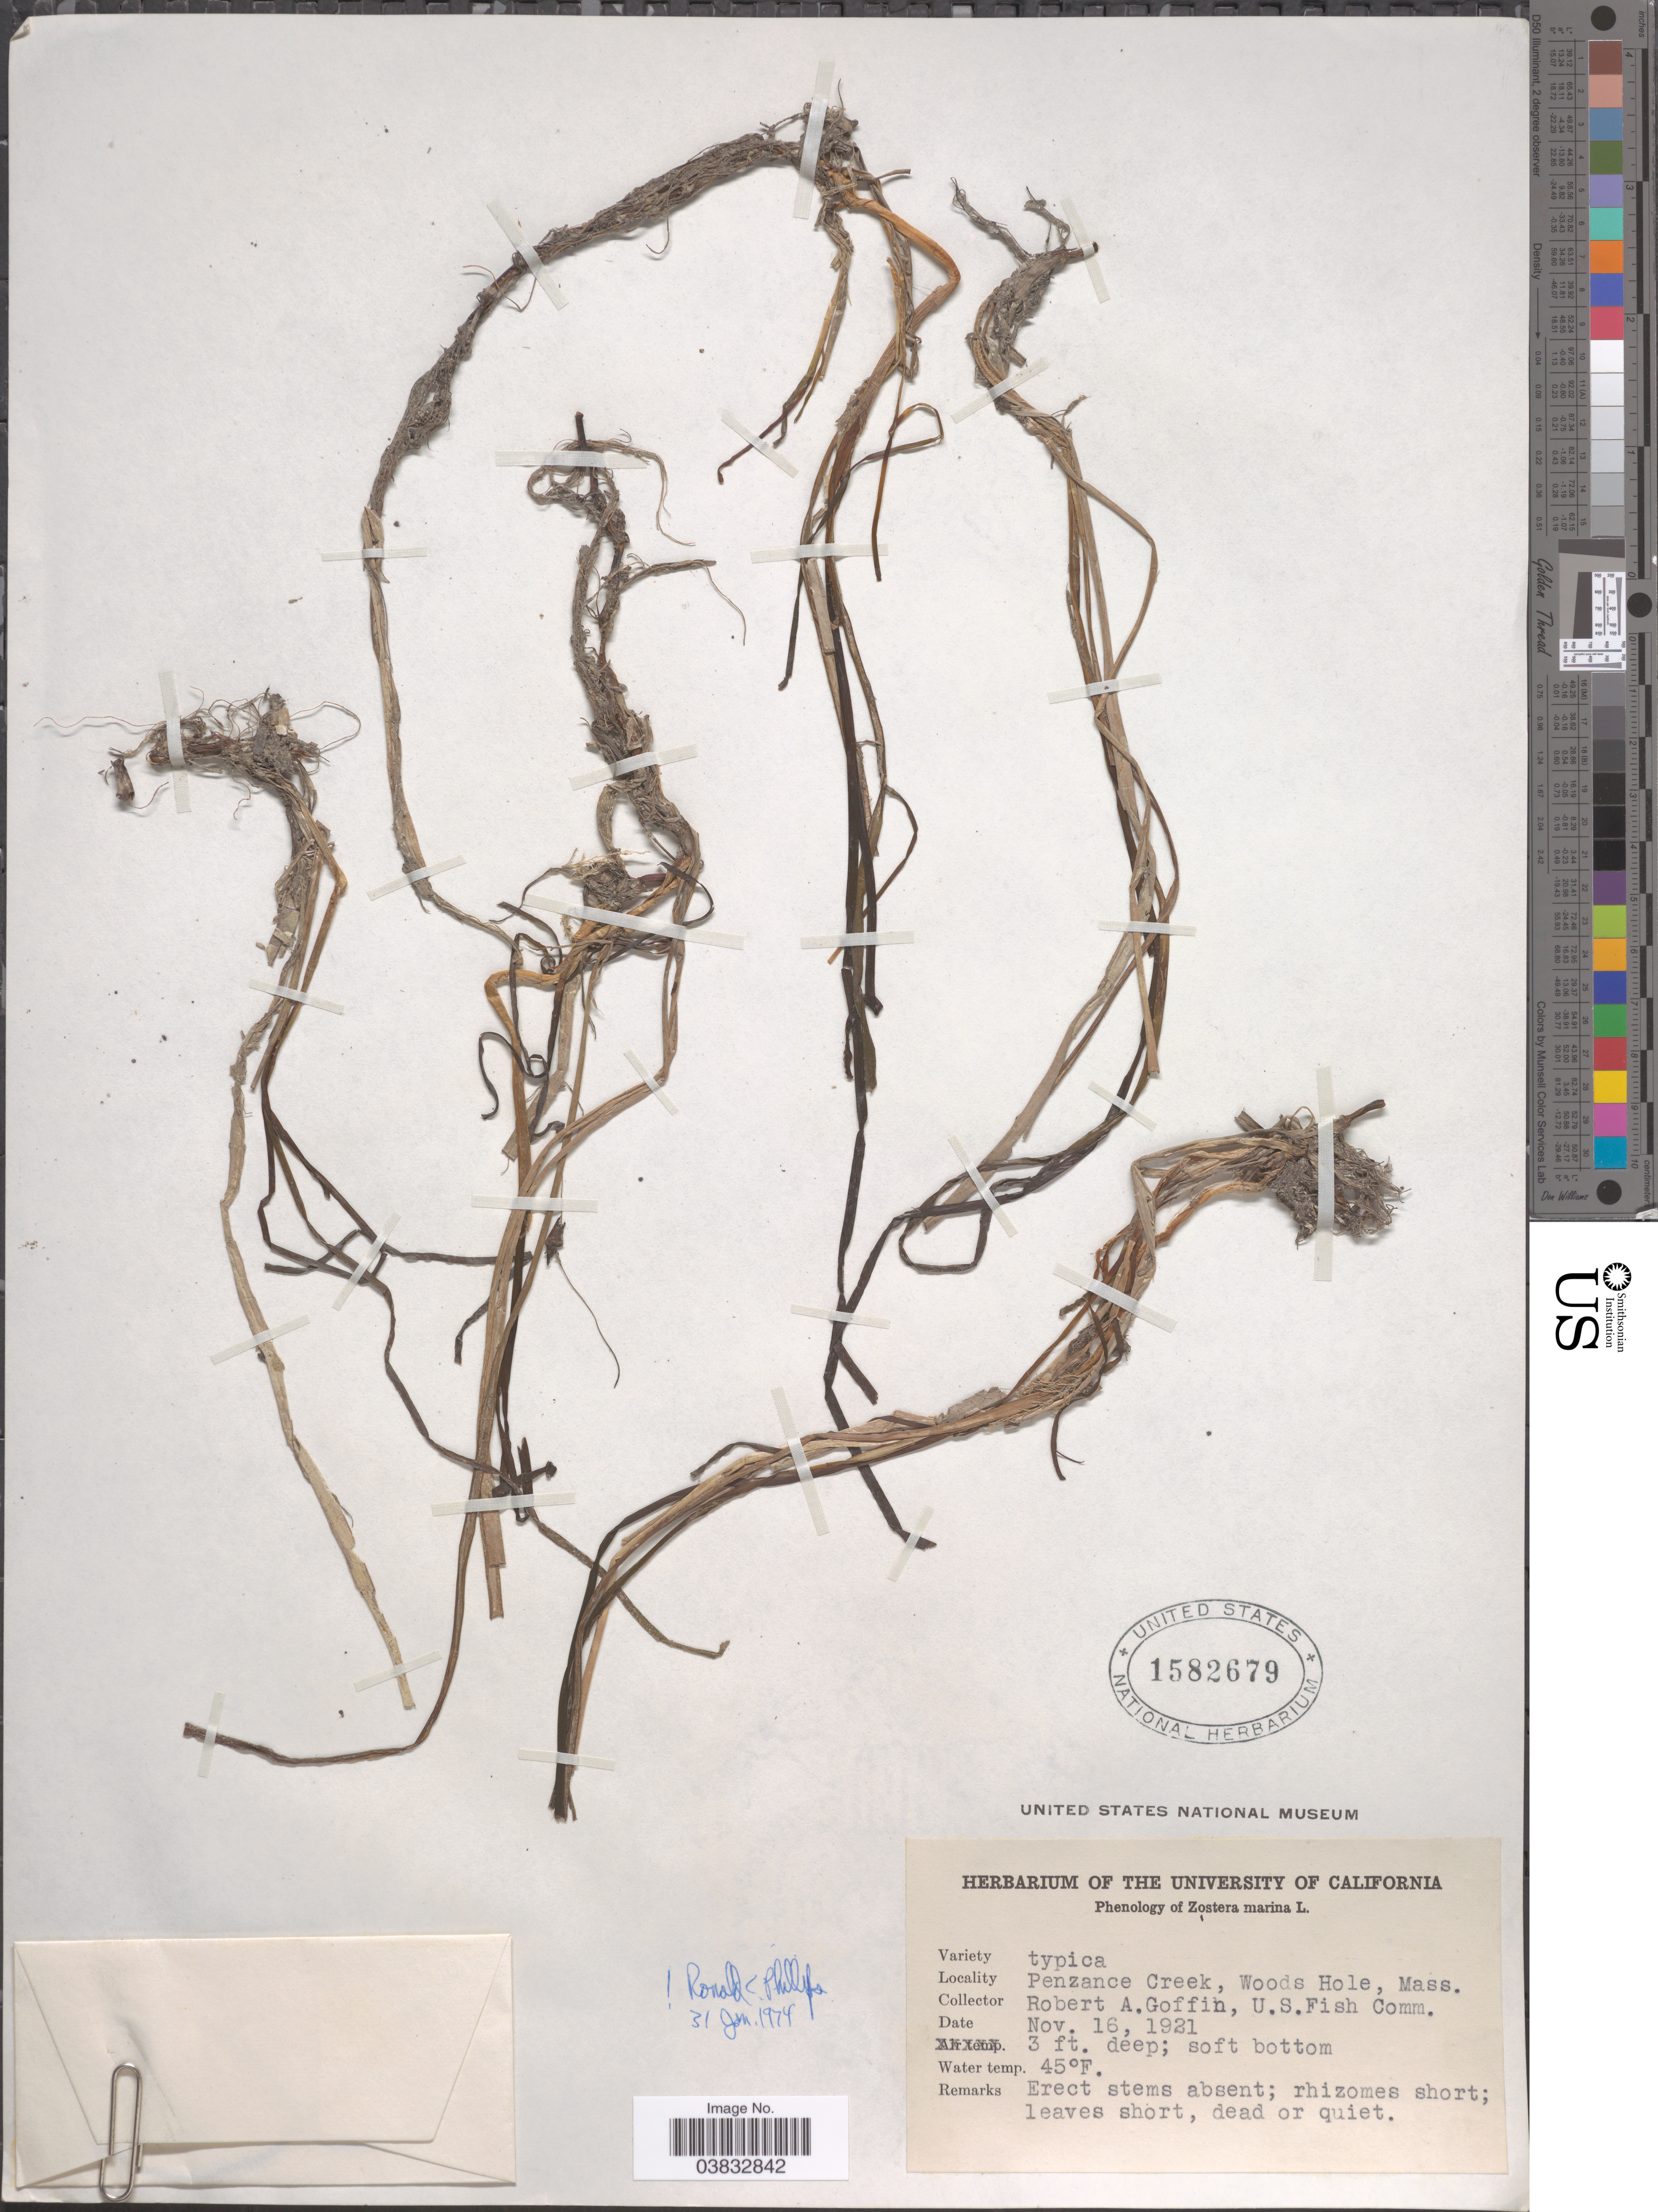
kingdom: Plantae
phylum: Tracheophyta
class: Liliopsida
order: Alismatales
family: Zosteraceae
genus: Zostera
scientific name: Zostera marina var. typica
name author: L.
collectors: R. Goffin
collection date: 1921-11-16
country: United States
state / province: Massachusetts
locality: Penzance Creek, Woods Hole.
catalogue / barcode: US 1582679